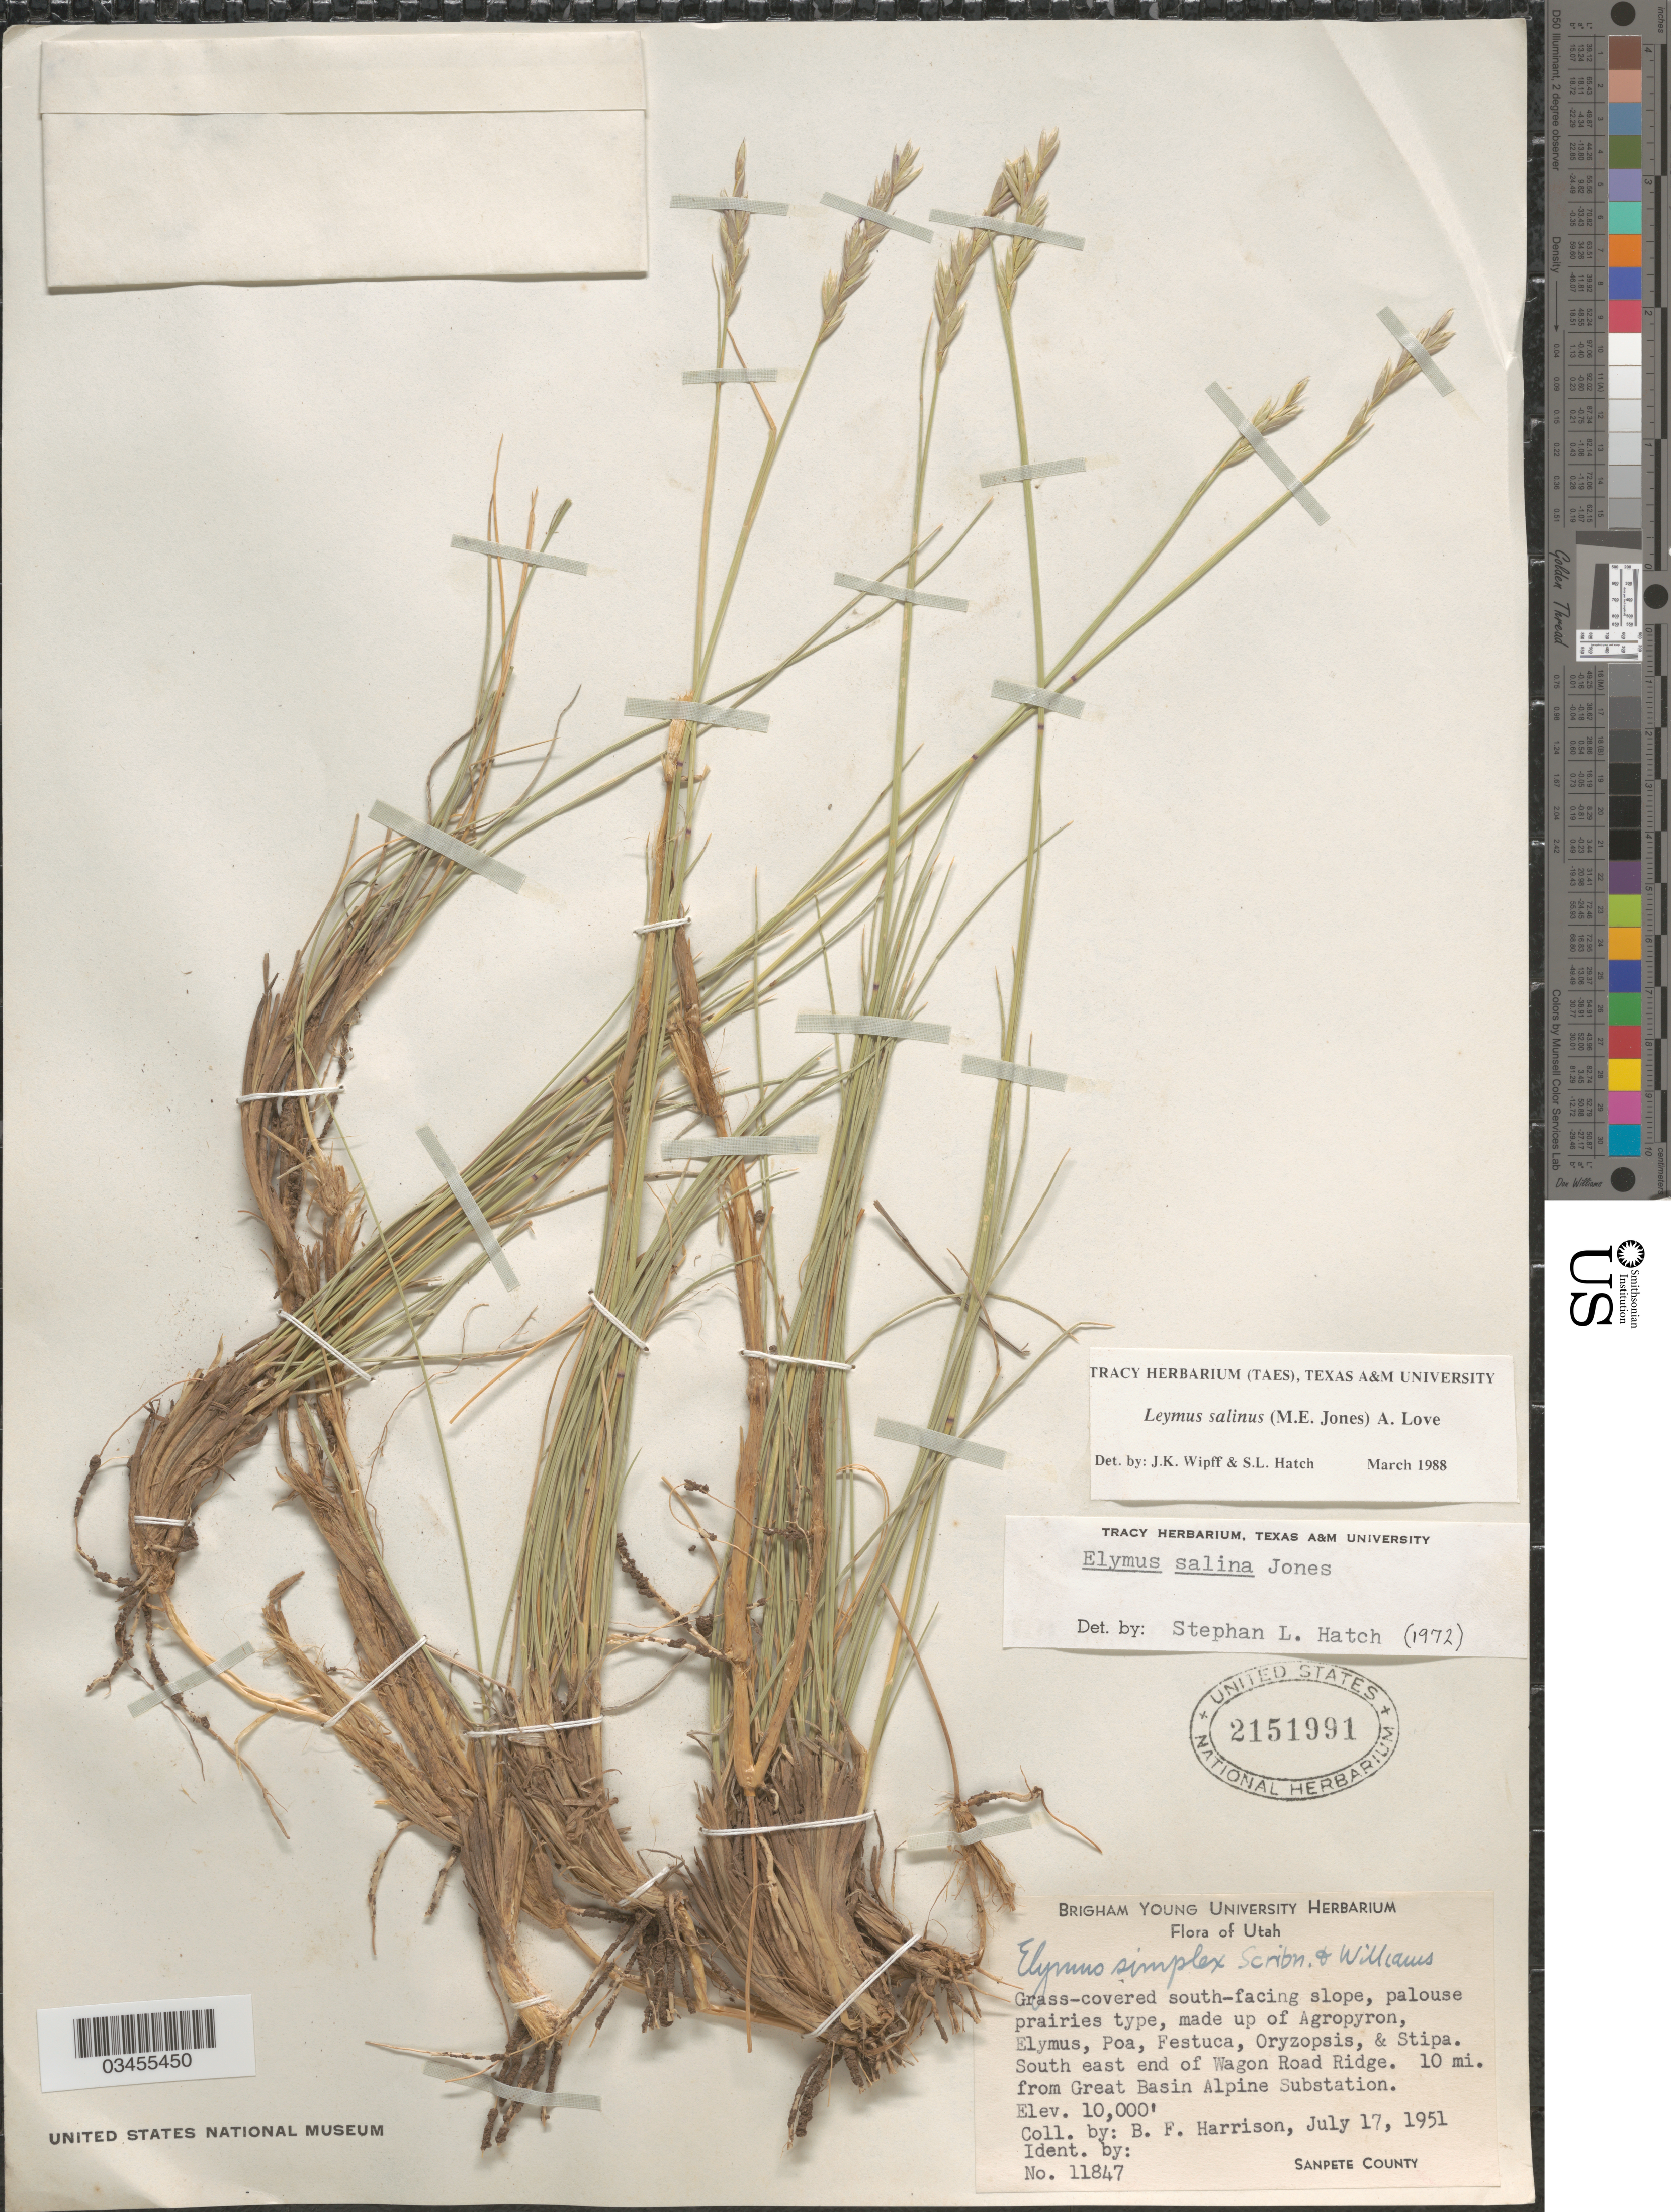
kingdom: Plantae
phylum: Tracheophyta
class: Liliopsida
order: Poales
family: Poaceae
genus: Leymus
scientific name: Leymus salina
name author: (M.E. Jones) Á. Löve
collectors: B. F. Harrison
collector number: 11847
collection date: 1951-07-17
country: United States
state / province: Utah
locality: Grass-covered south-facing slope. South east end of Wagon Road Ridge. 10 mi. from Great Basin Alpine Substation. Sanpete County.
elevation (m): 3048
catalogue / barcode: US 2151991